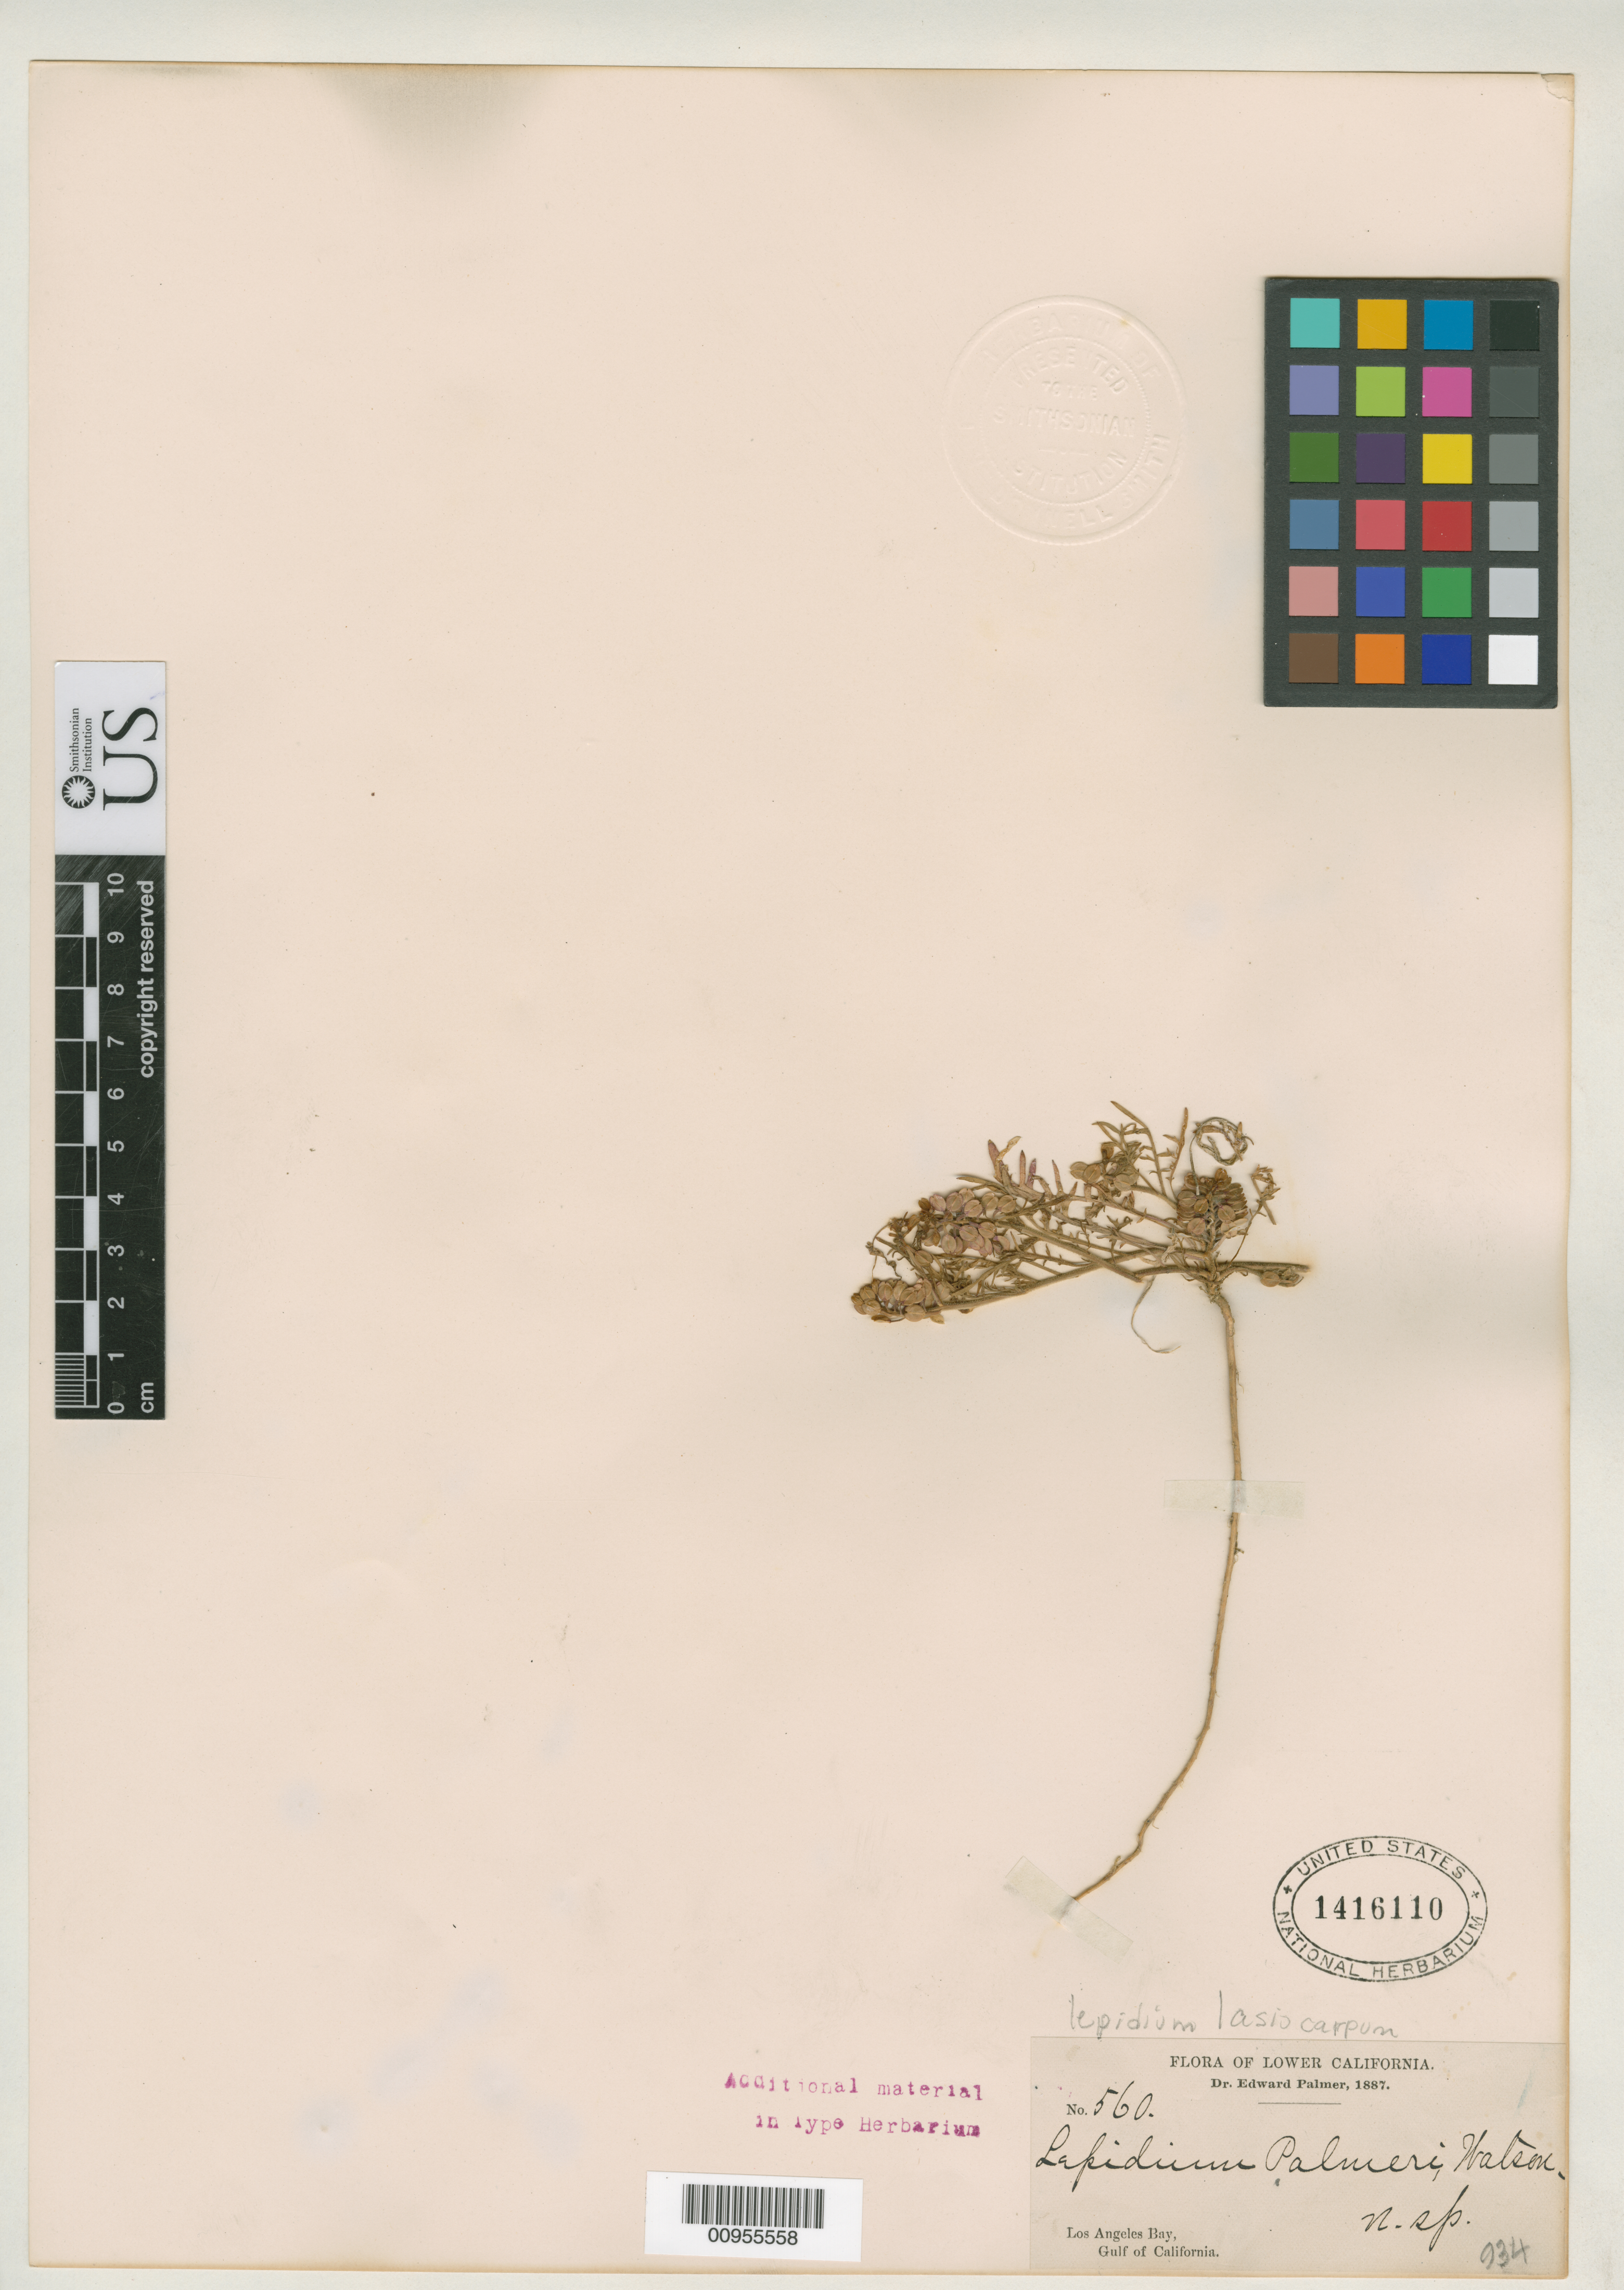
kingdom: Plantae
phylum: Tracheophyta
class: Magnoliopsida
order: Brassicales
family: Brassicaceae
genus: Lepidium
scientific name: Lepidium palmeri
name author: S. Watson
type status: Type Collection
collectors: E. Palmer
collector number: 560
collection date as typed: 1887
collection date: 1887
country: Mexico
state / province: Baja California Sur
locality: Los Angeles Bay.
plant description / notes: Specimen ex Herbarium John Donnell Smith.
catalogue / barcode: US 1416110